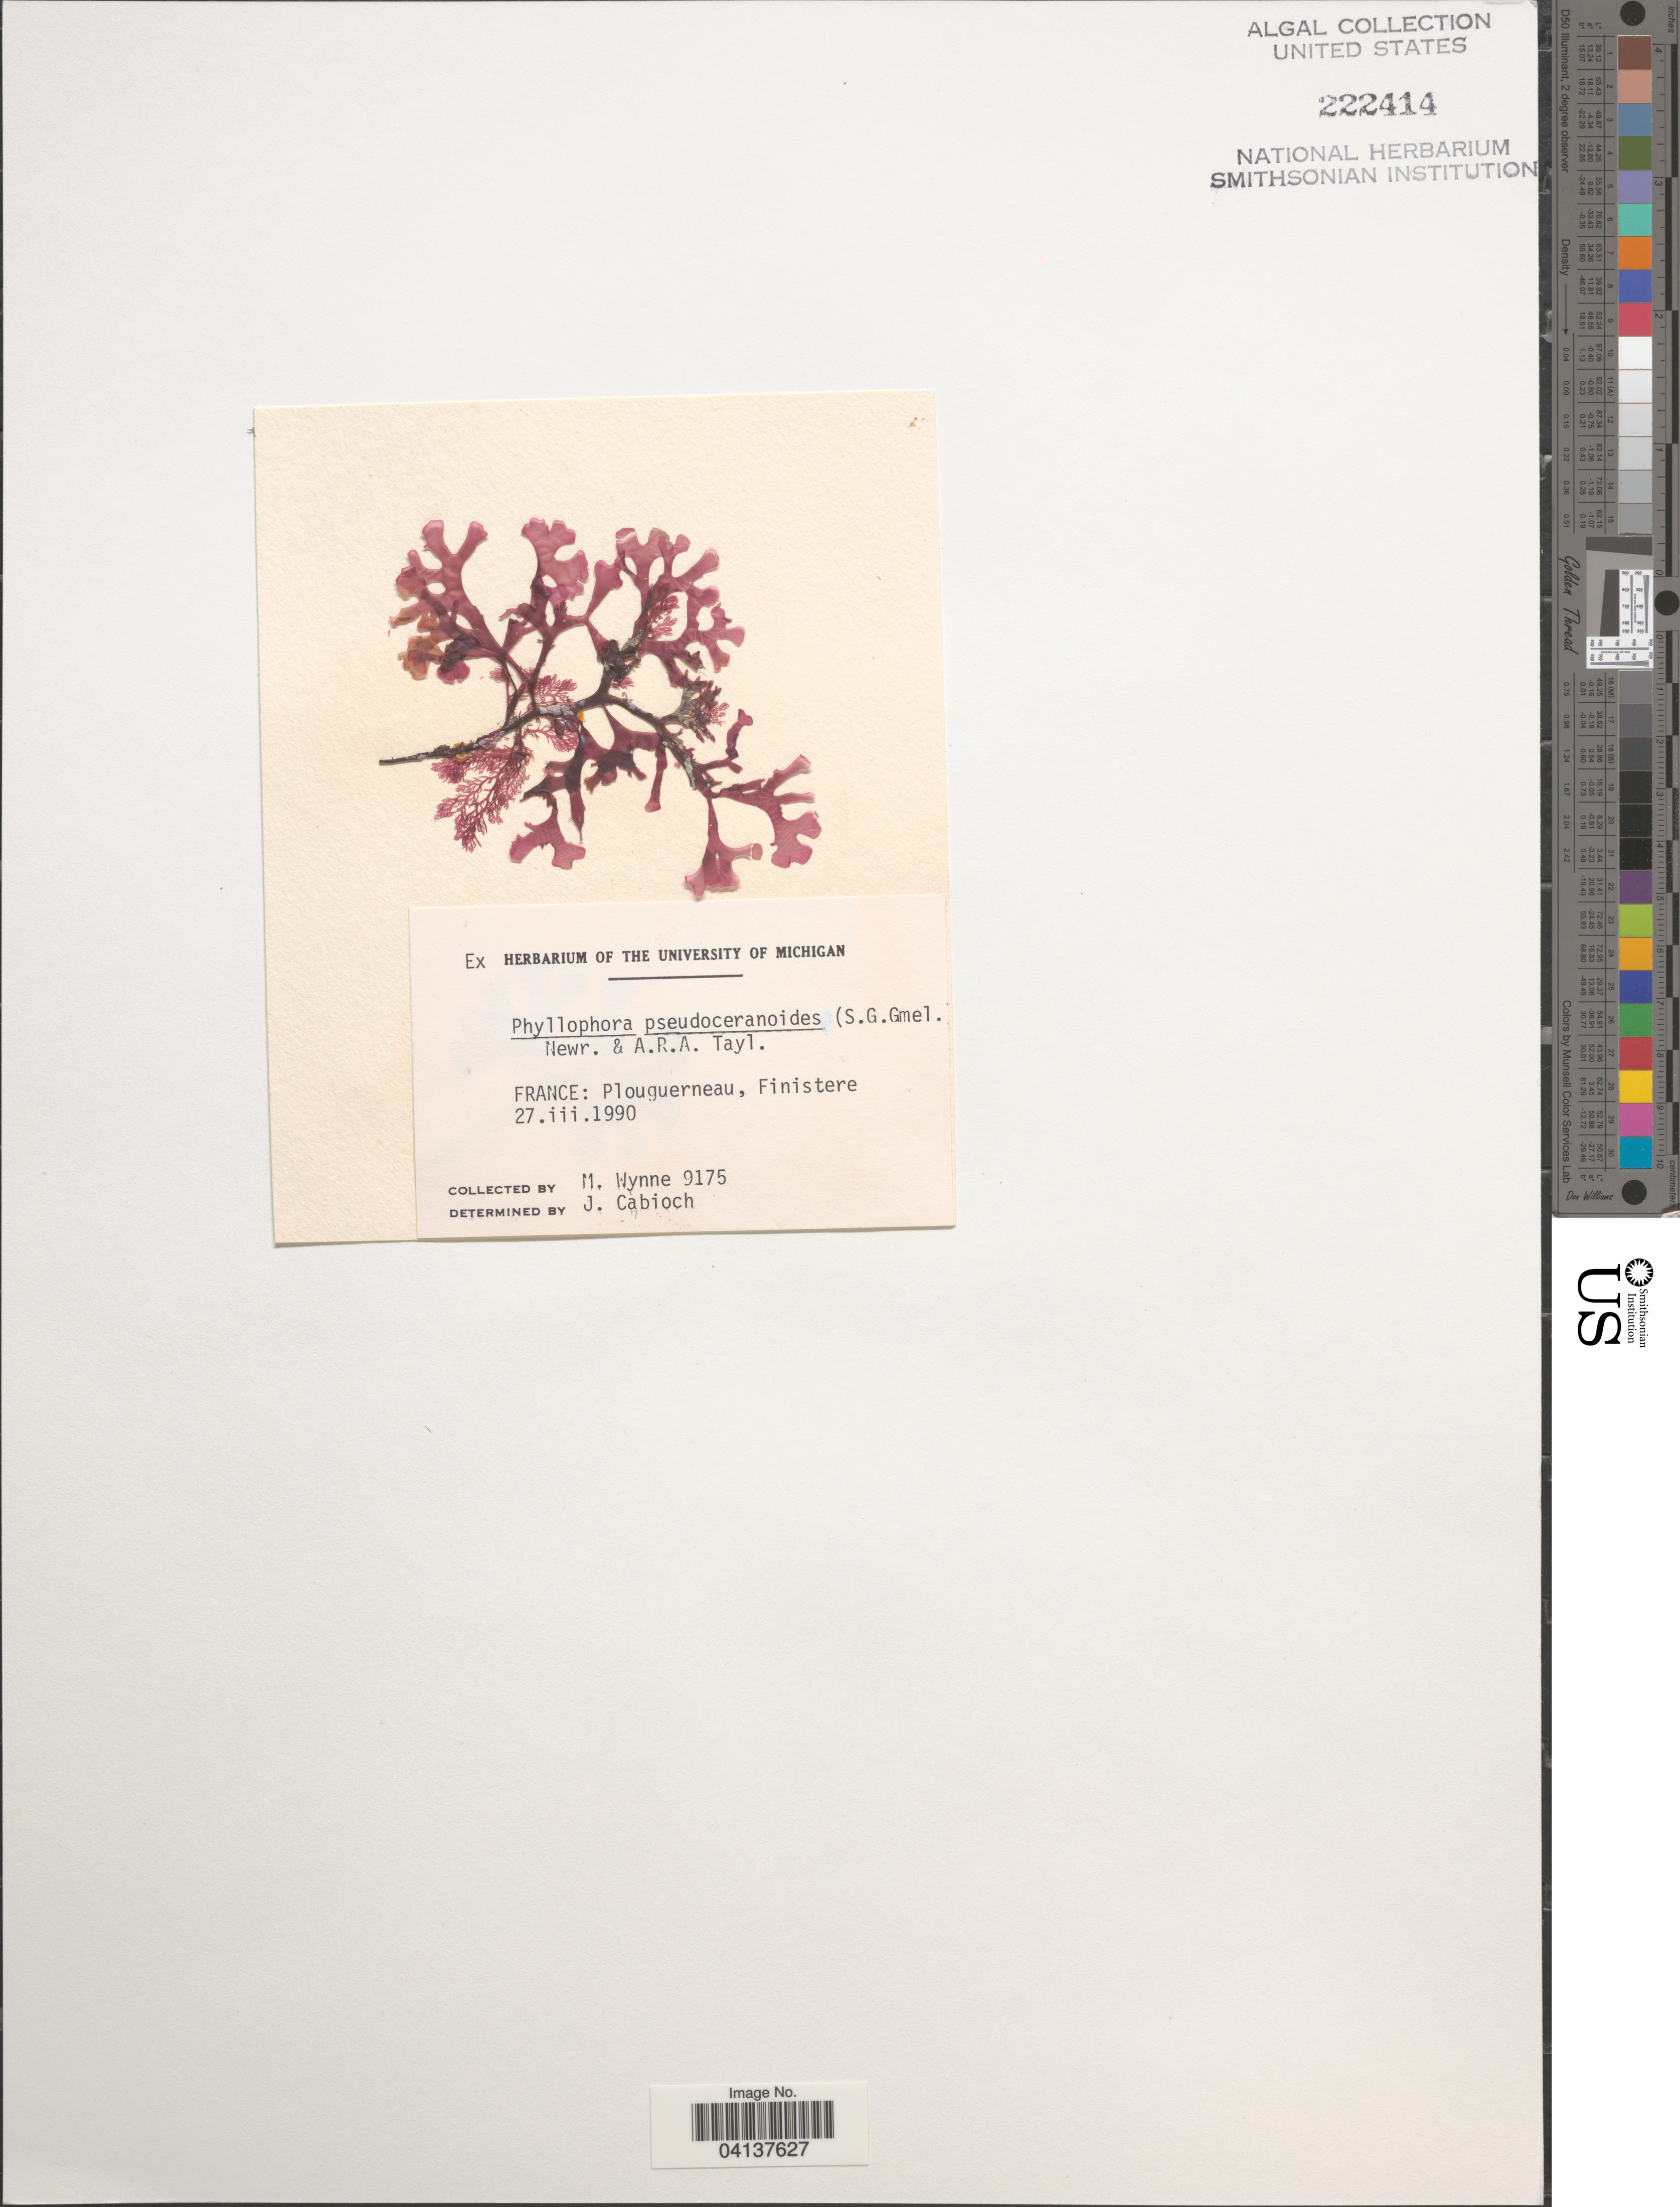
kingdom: Plantae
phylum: Rhodophyta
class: Florideophyceae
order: Gigartinales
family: Phyllophoraceae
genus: Phyllophora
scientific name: Phyllophora pseudoceranoides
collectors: M.J. Wynne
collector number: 9175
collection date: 1990-03-27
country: France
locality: Plouguerneau, Finistere.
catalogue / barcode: US 222414